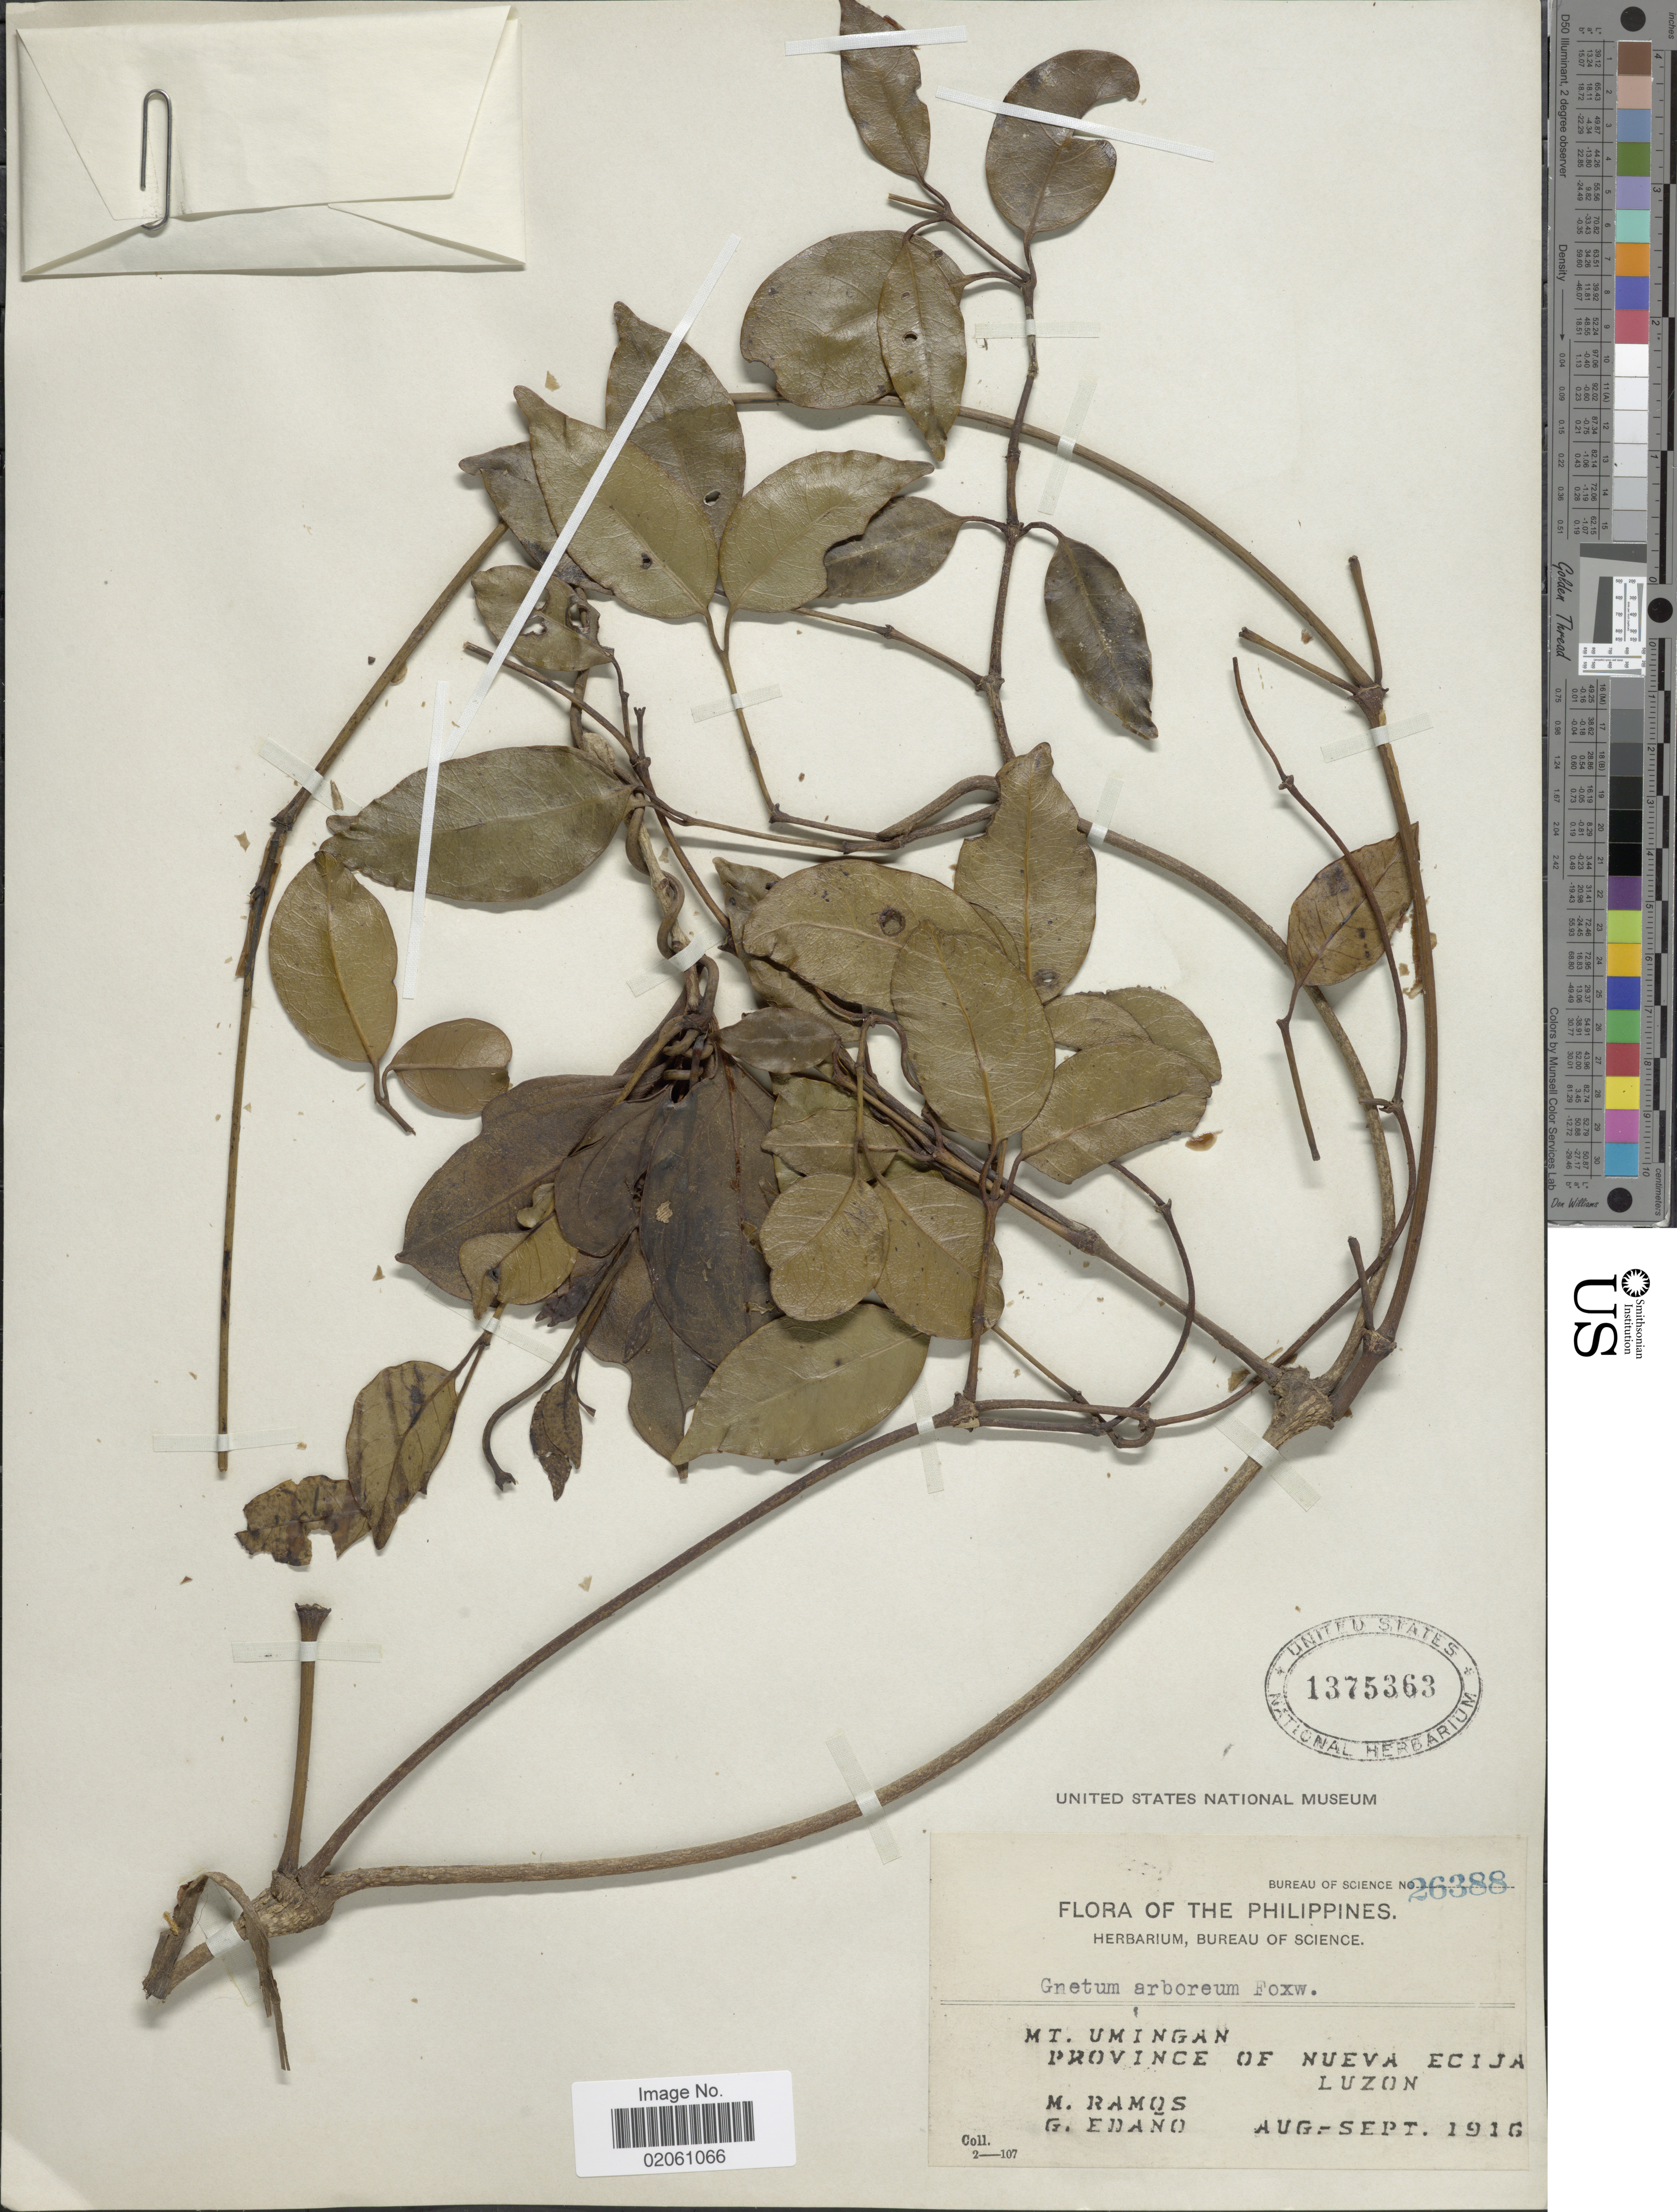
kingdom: Plantae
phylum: Tracheophyta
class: Gnetopsida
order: Gnetales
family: Gnetaceae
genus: Gnetum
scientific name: Gnetum arboreum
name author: Foxw.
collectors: M. Ramos & G. Edaño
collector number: Bureau of Science 26388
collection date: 1916-08/1916-09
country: Philippines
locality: Mt Umingan, Province of Nueva Ecija, Luzon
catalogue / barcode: US 1375363